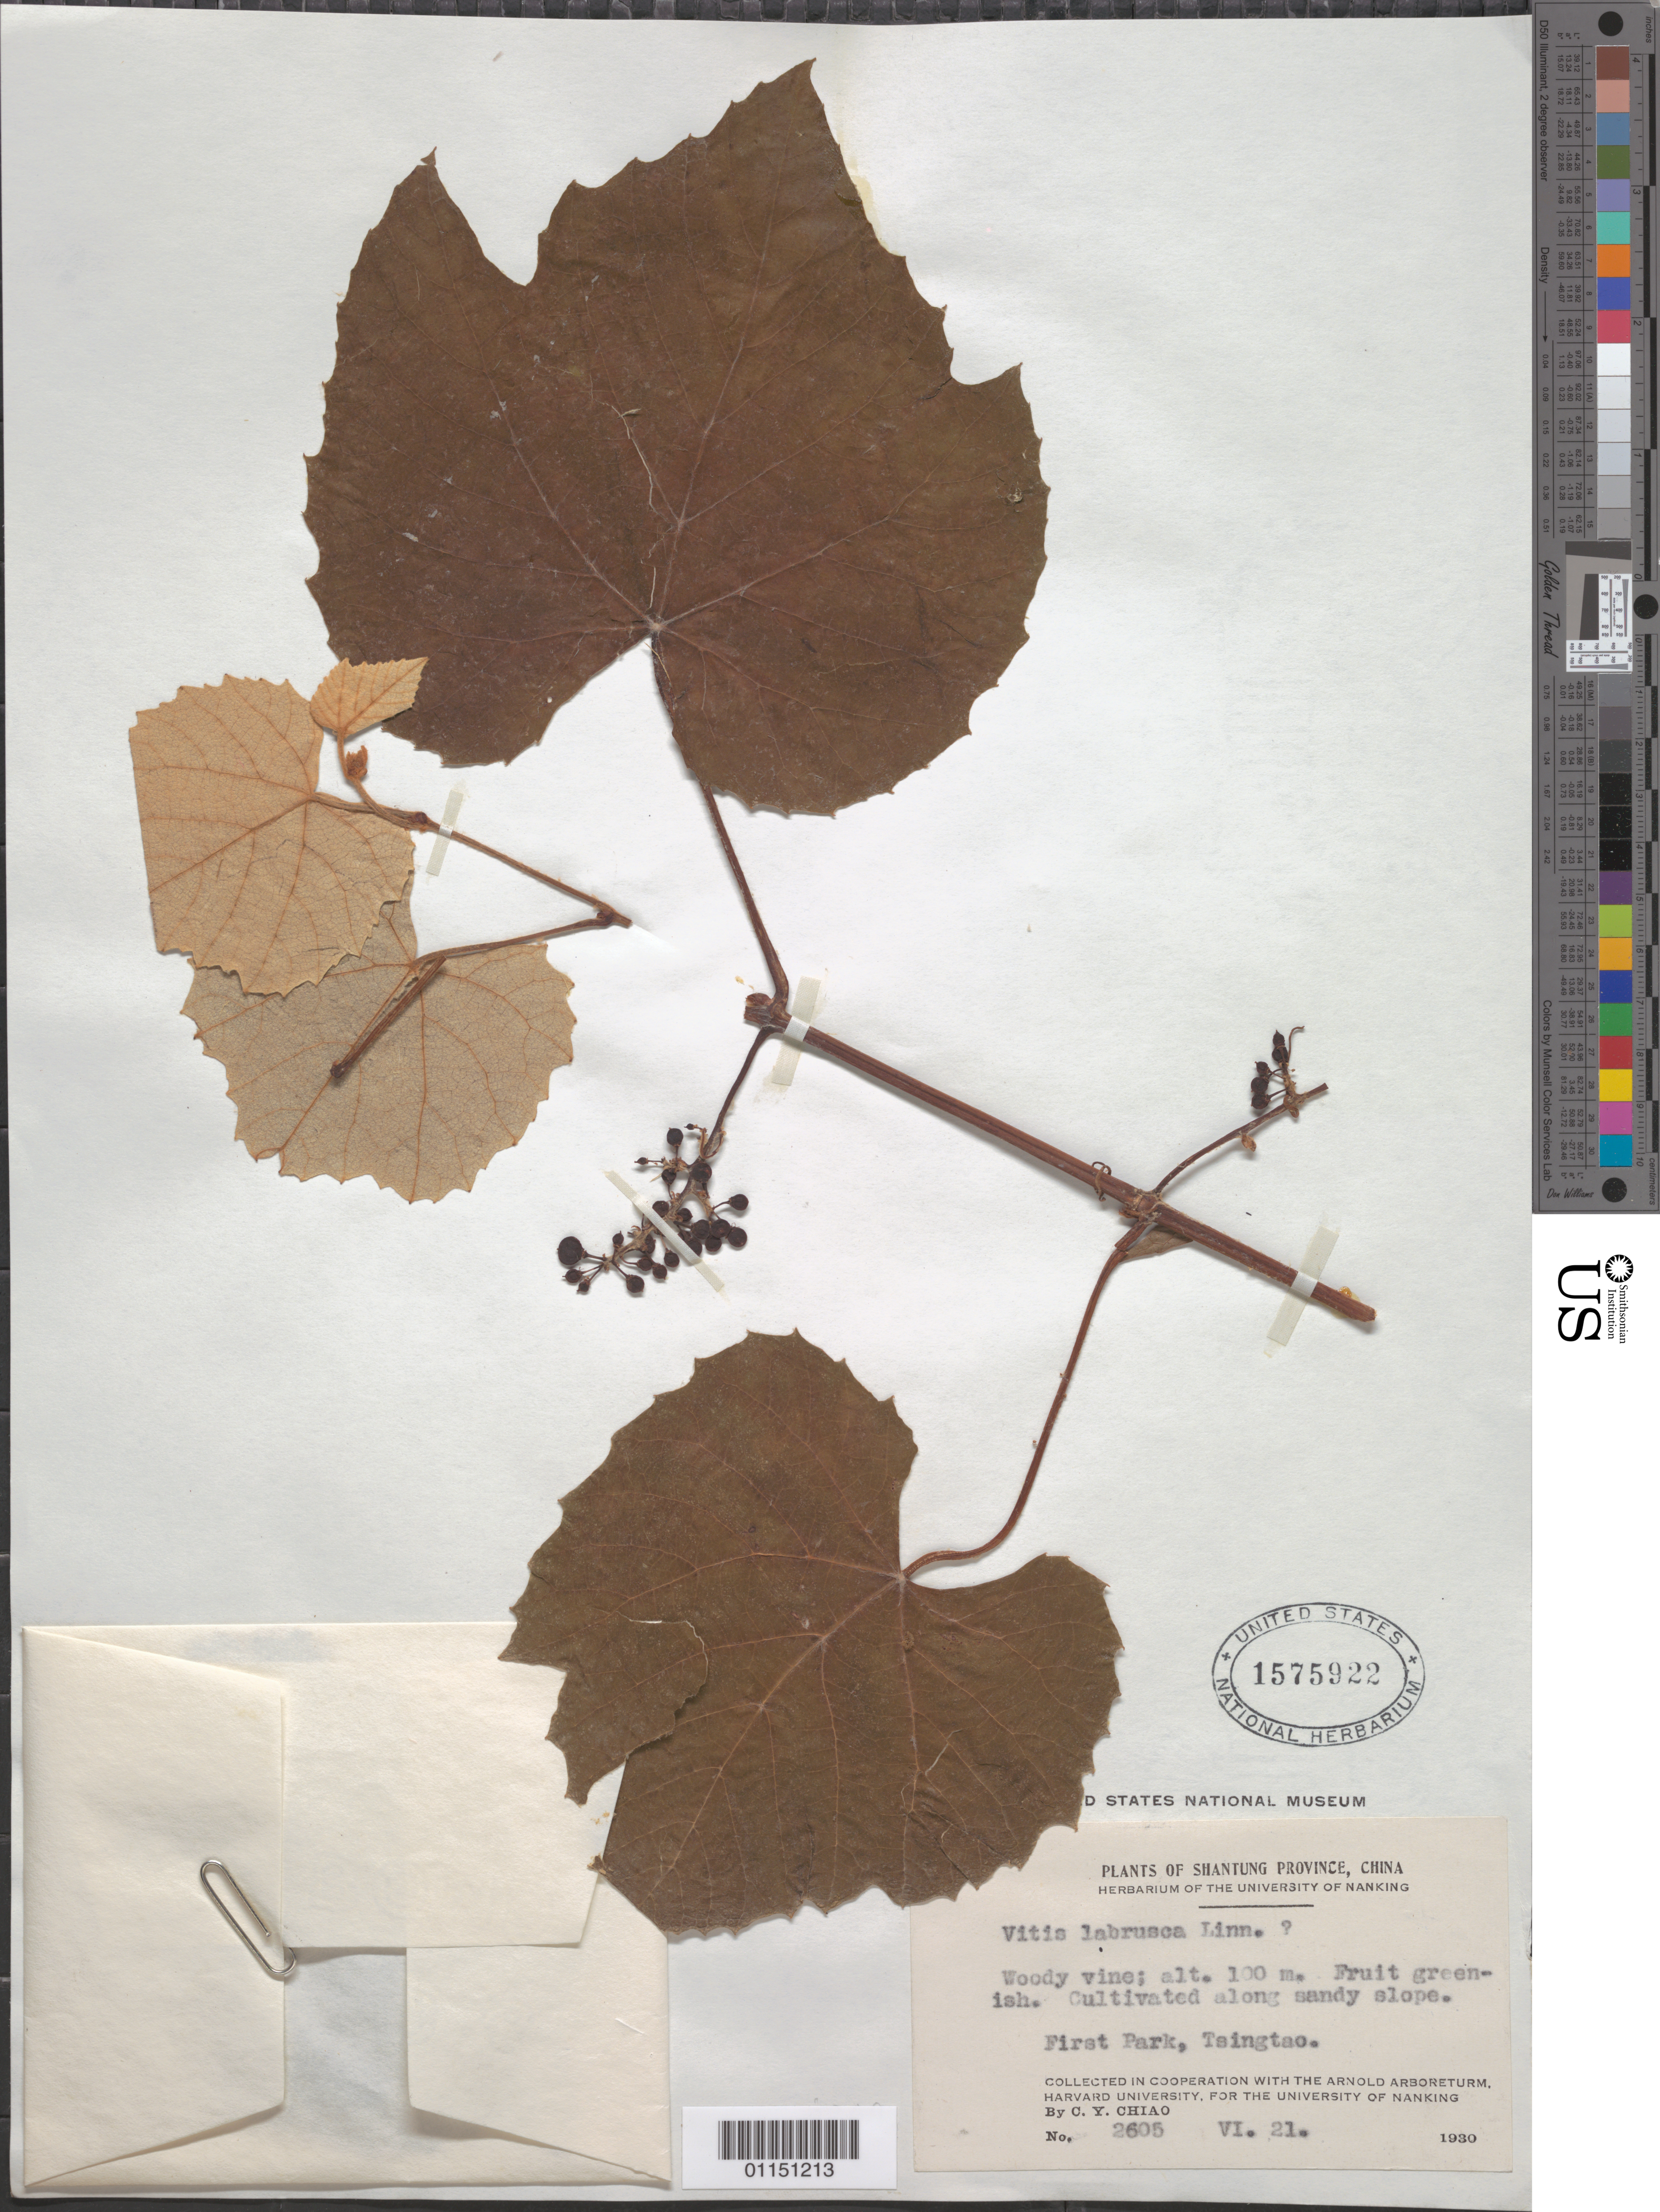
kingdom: Plantae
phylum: Tracheophyta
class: Magnoliopsida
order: Vitales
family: Vitaceae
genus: Vitis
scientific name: Vitis labrusca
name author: L.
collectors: C. Y. Chiao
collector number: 2605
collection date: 1930-04-21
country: China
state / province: Shandong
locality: First Park, Tsingtao.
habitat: Woody vine. Cultivated along sandy slope.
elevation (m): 100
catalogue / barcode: US 1575922